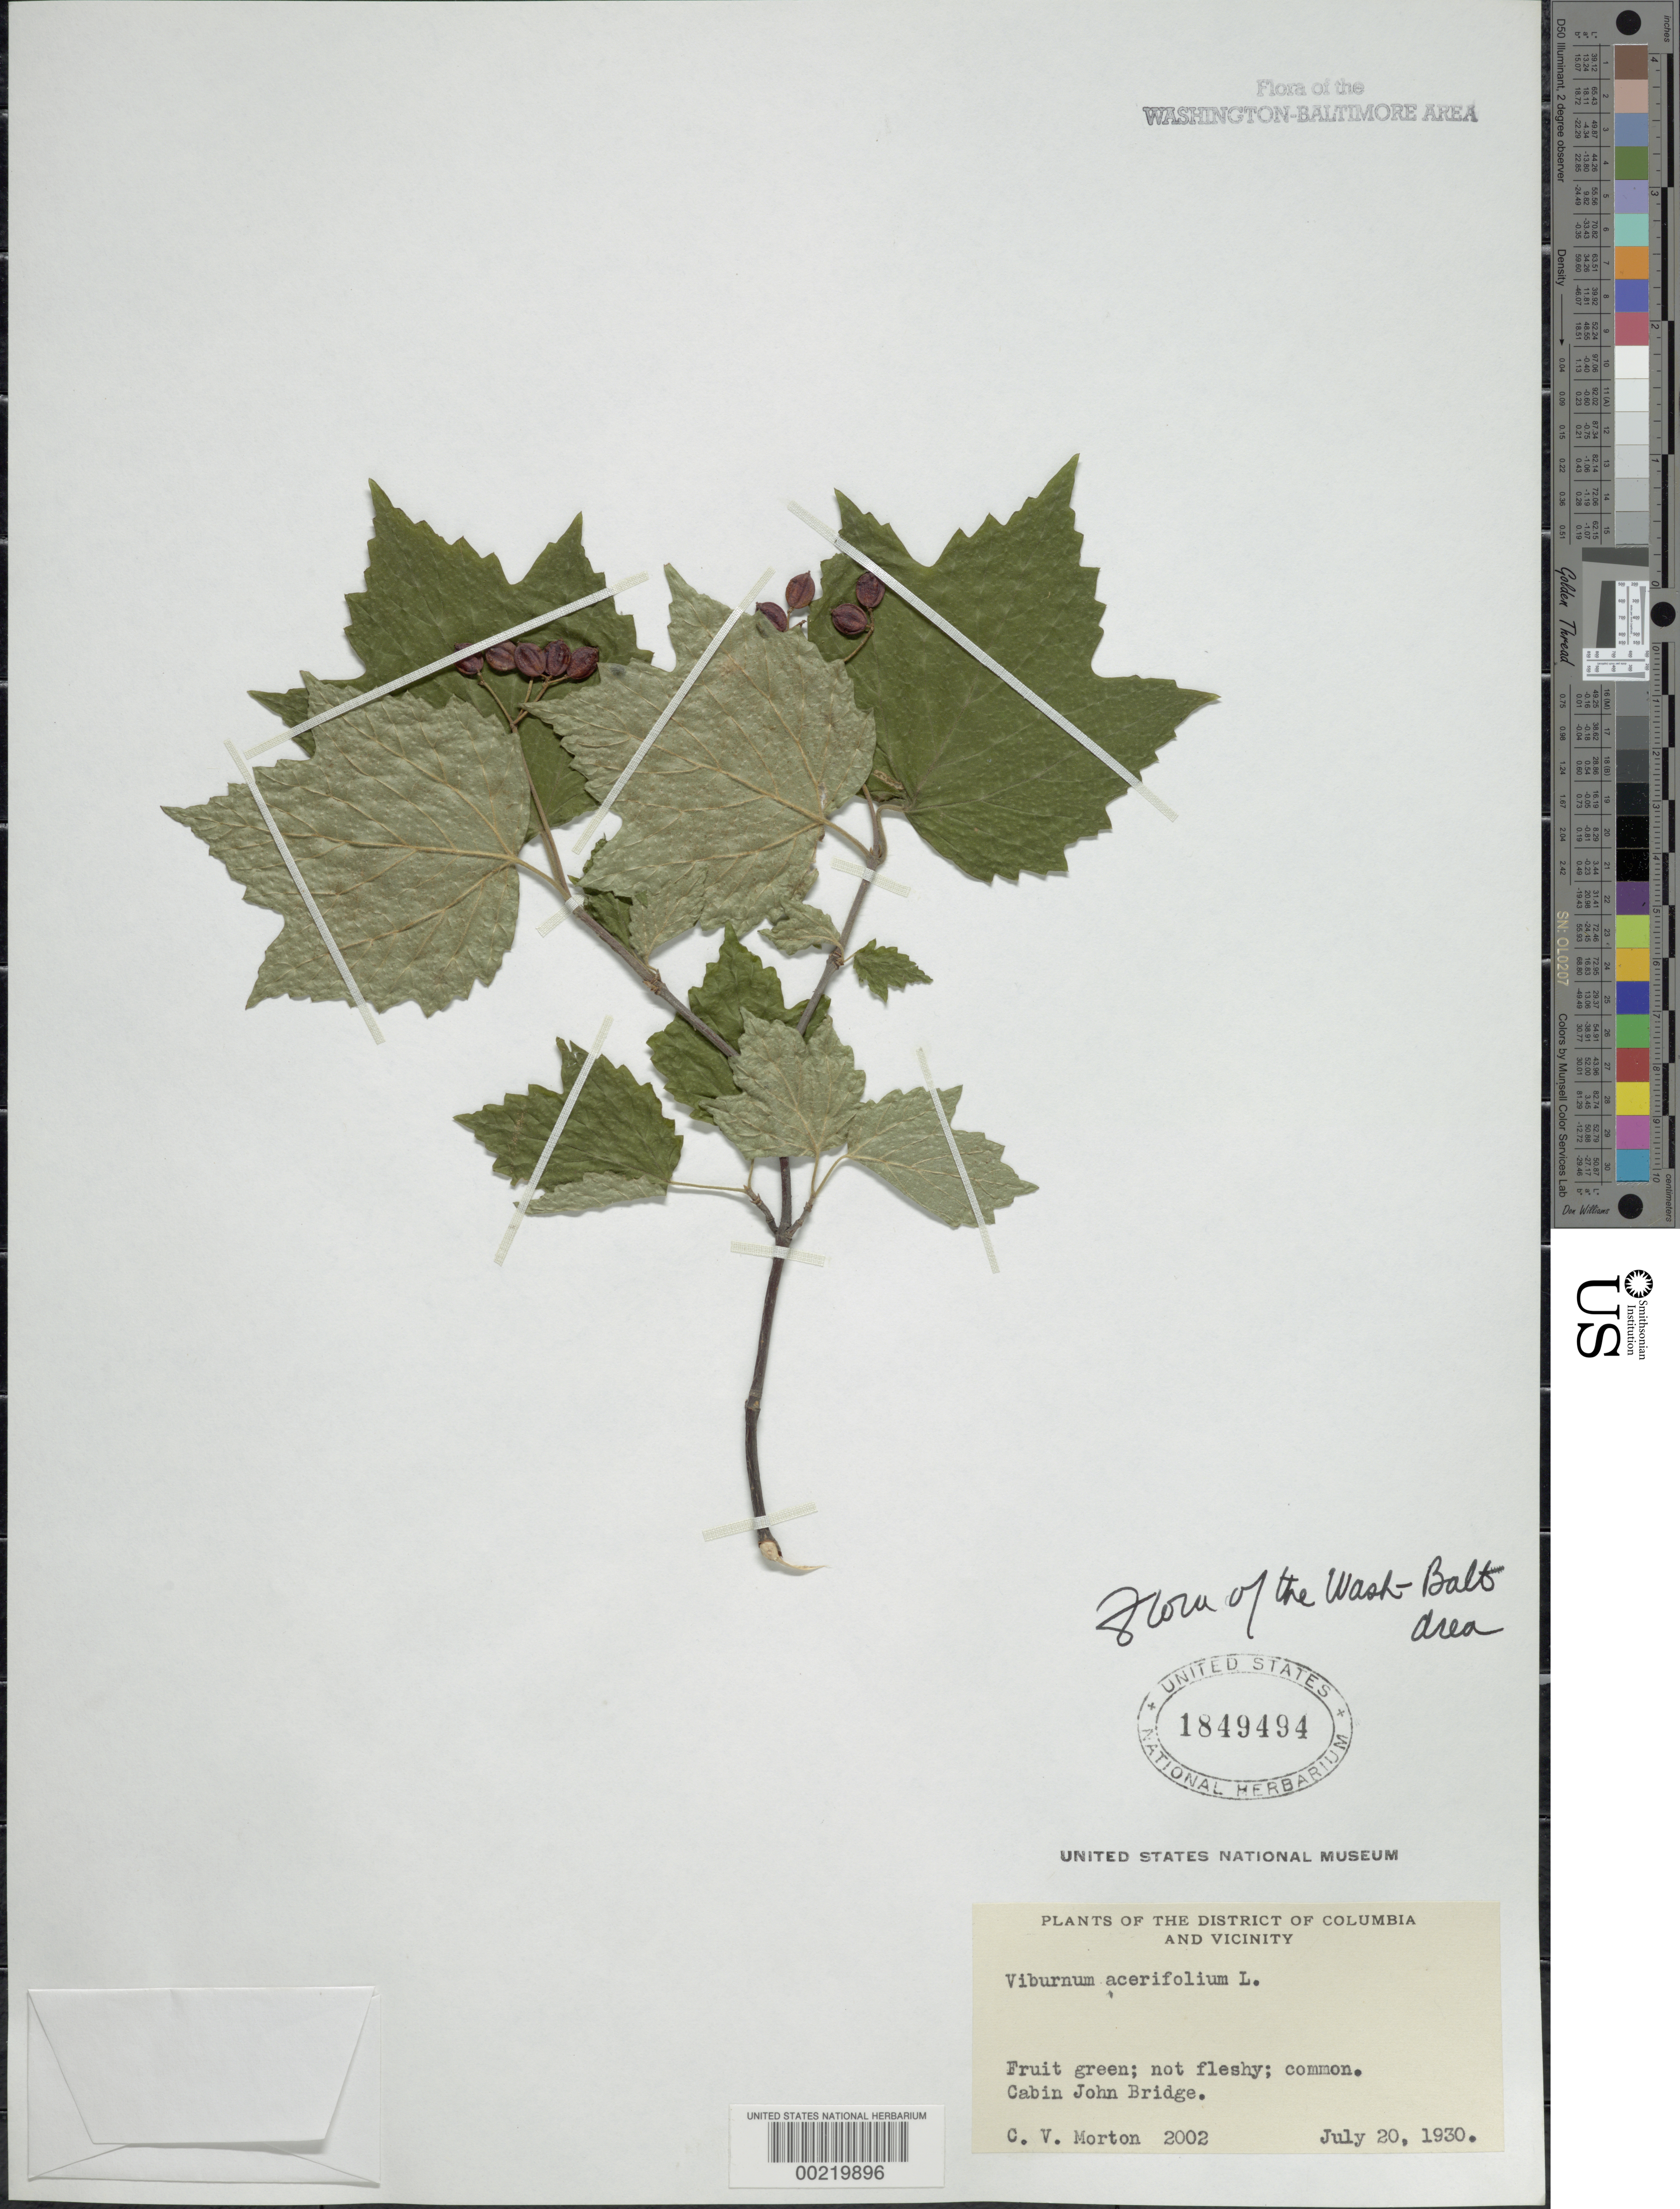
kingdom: Plantae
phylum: Tracheophyta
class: Magnoliopsida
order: Dipsacales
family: Viburnaceae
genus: Viburnum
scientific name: Viburnum acerifolium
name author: L.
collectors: C. V. Morton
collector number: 2002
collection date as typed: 20 Jul 1930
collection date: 1930-07-20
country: United States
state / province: Maryland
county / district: Montgomery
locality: Cabin John Bridge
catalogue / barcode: US 1849494